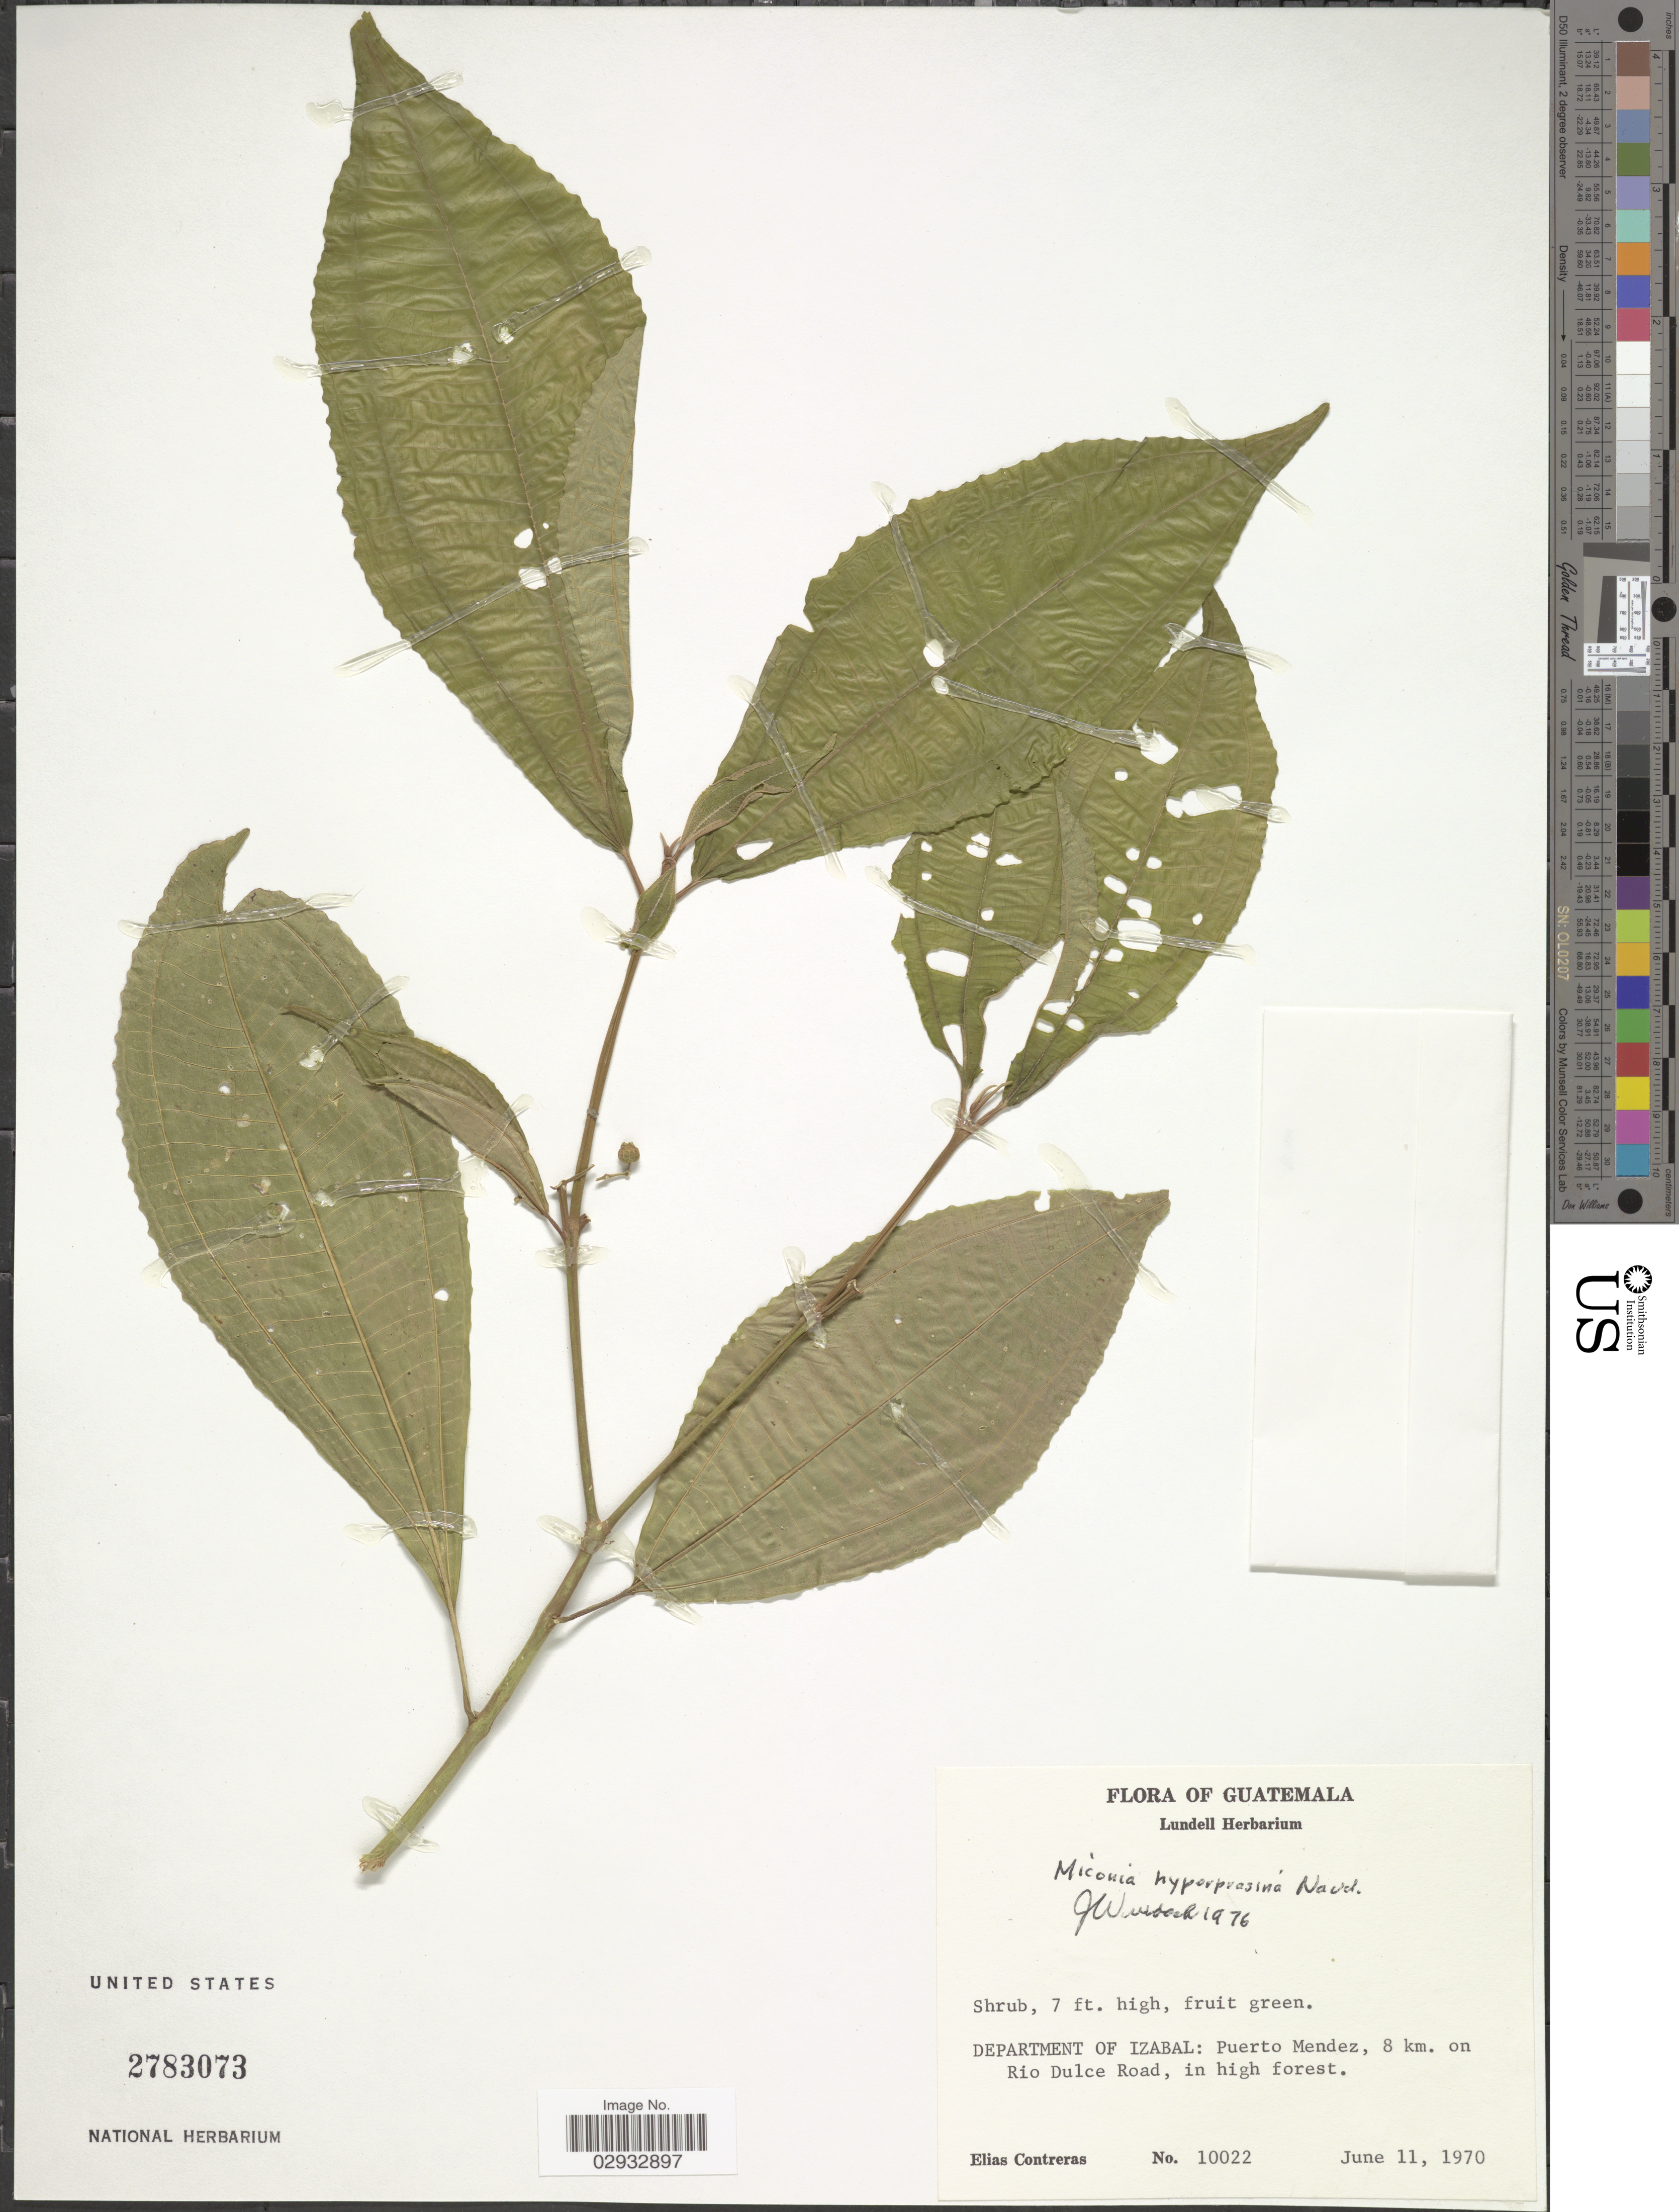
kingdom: Plantae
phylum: Tracheophyta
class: Magnoliopsida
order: Myrtales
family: Melastomataceae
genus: Miconia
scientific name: Miconia hyperprasina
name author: Naudin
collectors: E. Contreras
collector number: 10022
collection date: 1970-06-11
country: Guatemala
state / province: Izabal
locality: Department of Izabal: Puerto Mendez, 8 km. on Rio Dulce Road, in high forest.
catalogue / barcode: US 2783073